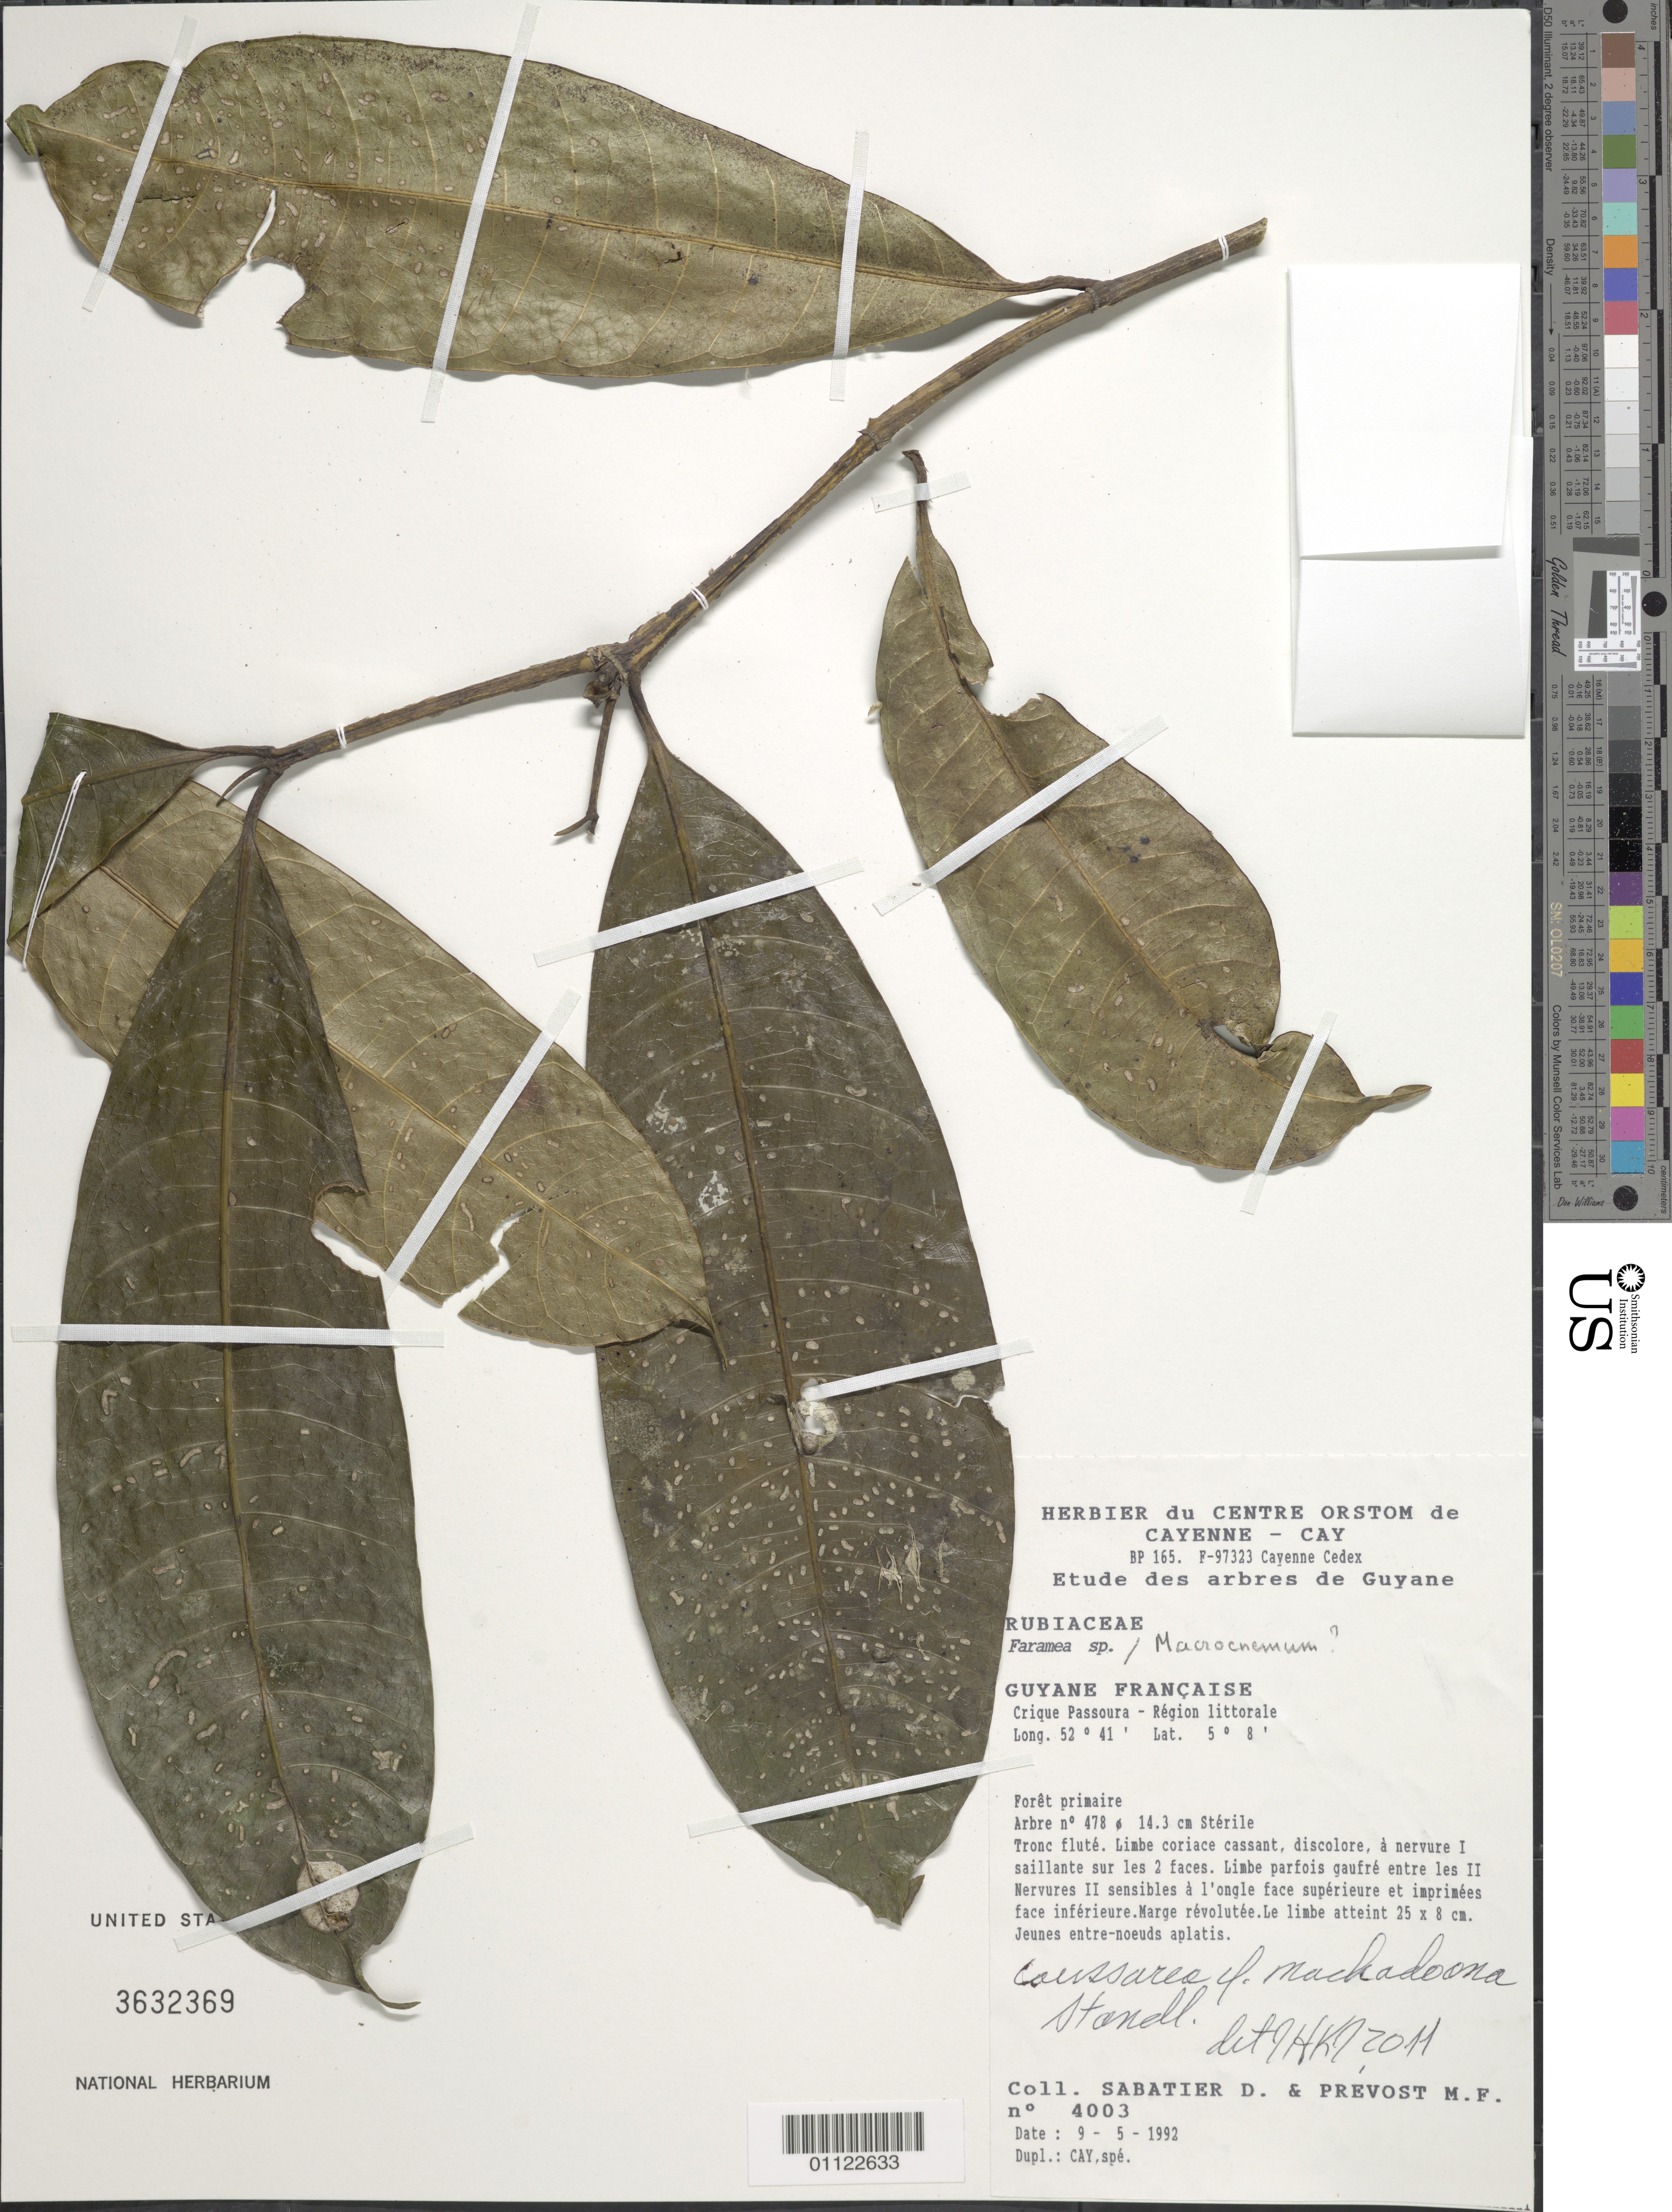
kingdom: Plantae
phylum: Tracheophyta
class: Magnoliopsida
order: Gentianales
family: Rubiaceae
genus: Faramea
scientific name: Faramea sp.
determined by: Kirkbride, J. H.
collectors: D. Sabatier & M.-F. Prévost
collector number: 4003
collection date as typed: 9-May-92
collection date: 1992-05-09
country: French Guiana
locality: Crique Passoura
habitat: Primary forest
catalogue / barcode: US 3632369